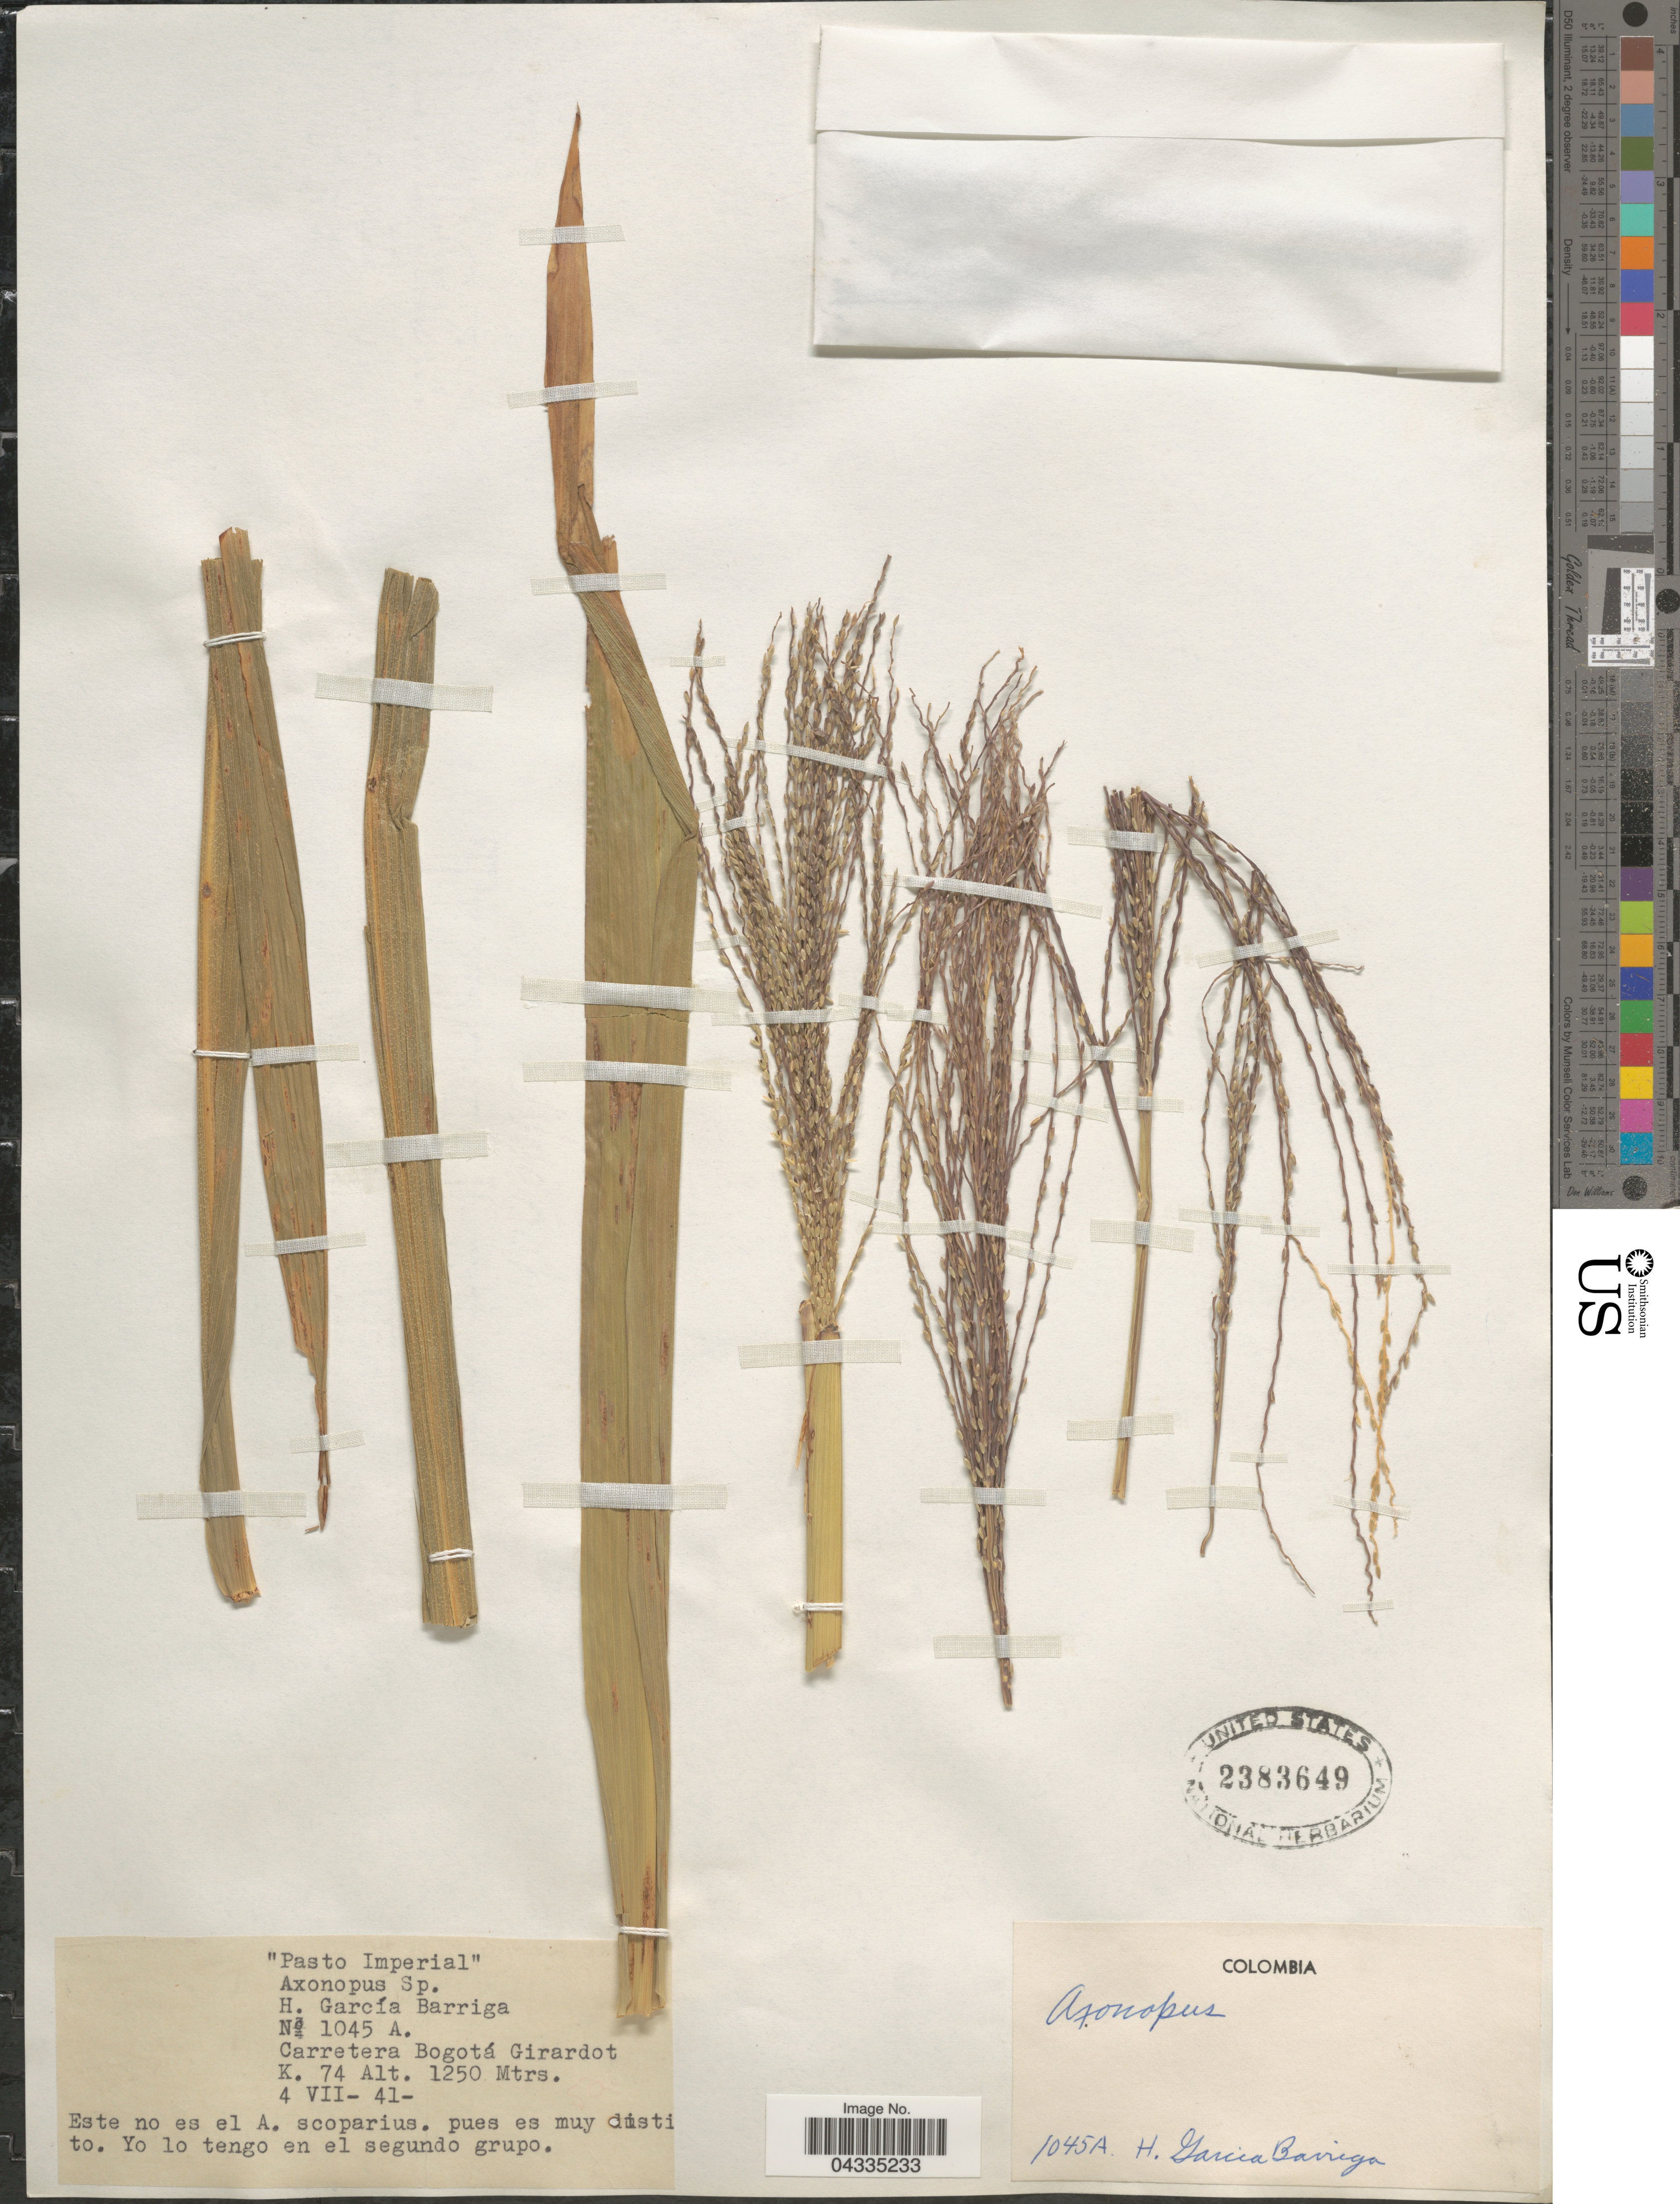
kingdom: Plantae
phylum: Tracheophyta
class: Liliopsida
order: Poales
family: Poaceae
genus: Axonopus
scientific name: Axonopus scoparius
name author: (Flüggé) Kuhlm.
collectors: H. García Barriga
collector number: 1045A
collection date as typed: Transcribed d/m/y: 4/7/41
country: Colombia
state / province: Bogota D.C.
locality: Carretera Bogotá Girardot K. 74.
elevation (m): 1250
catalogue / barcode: US 2383649